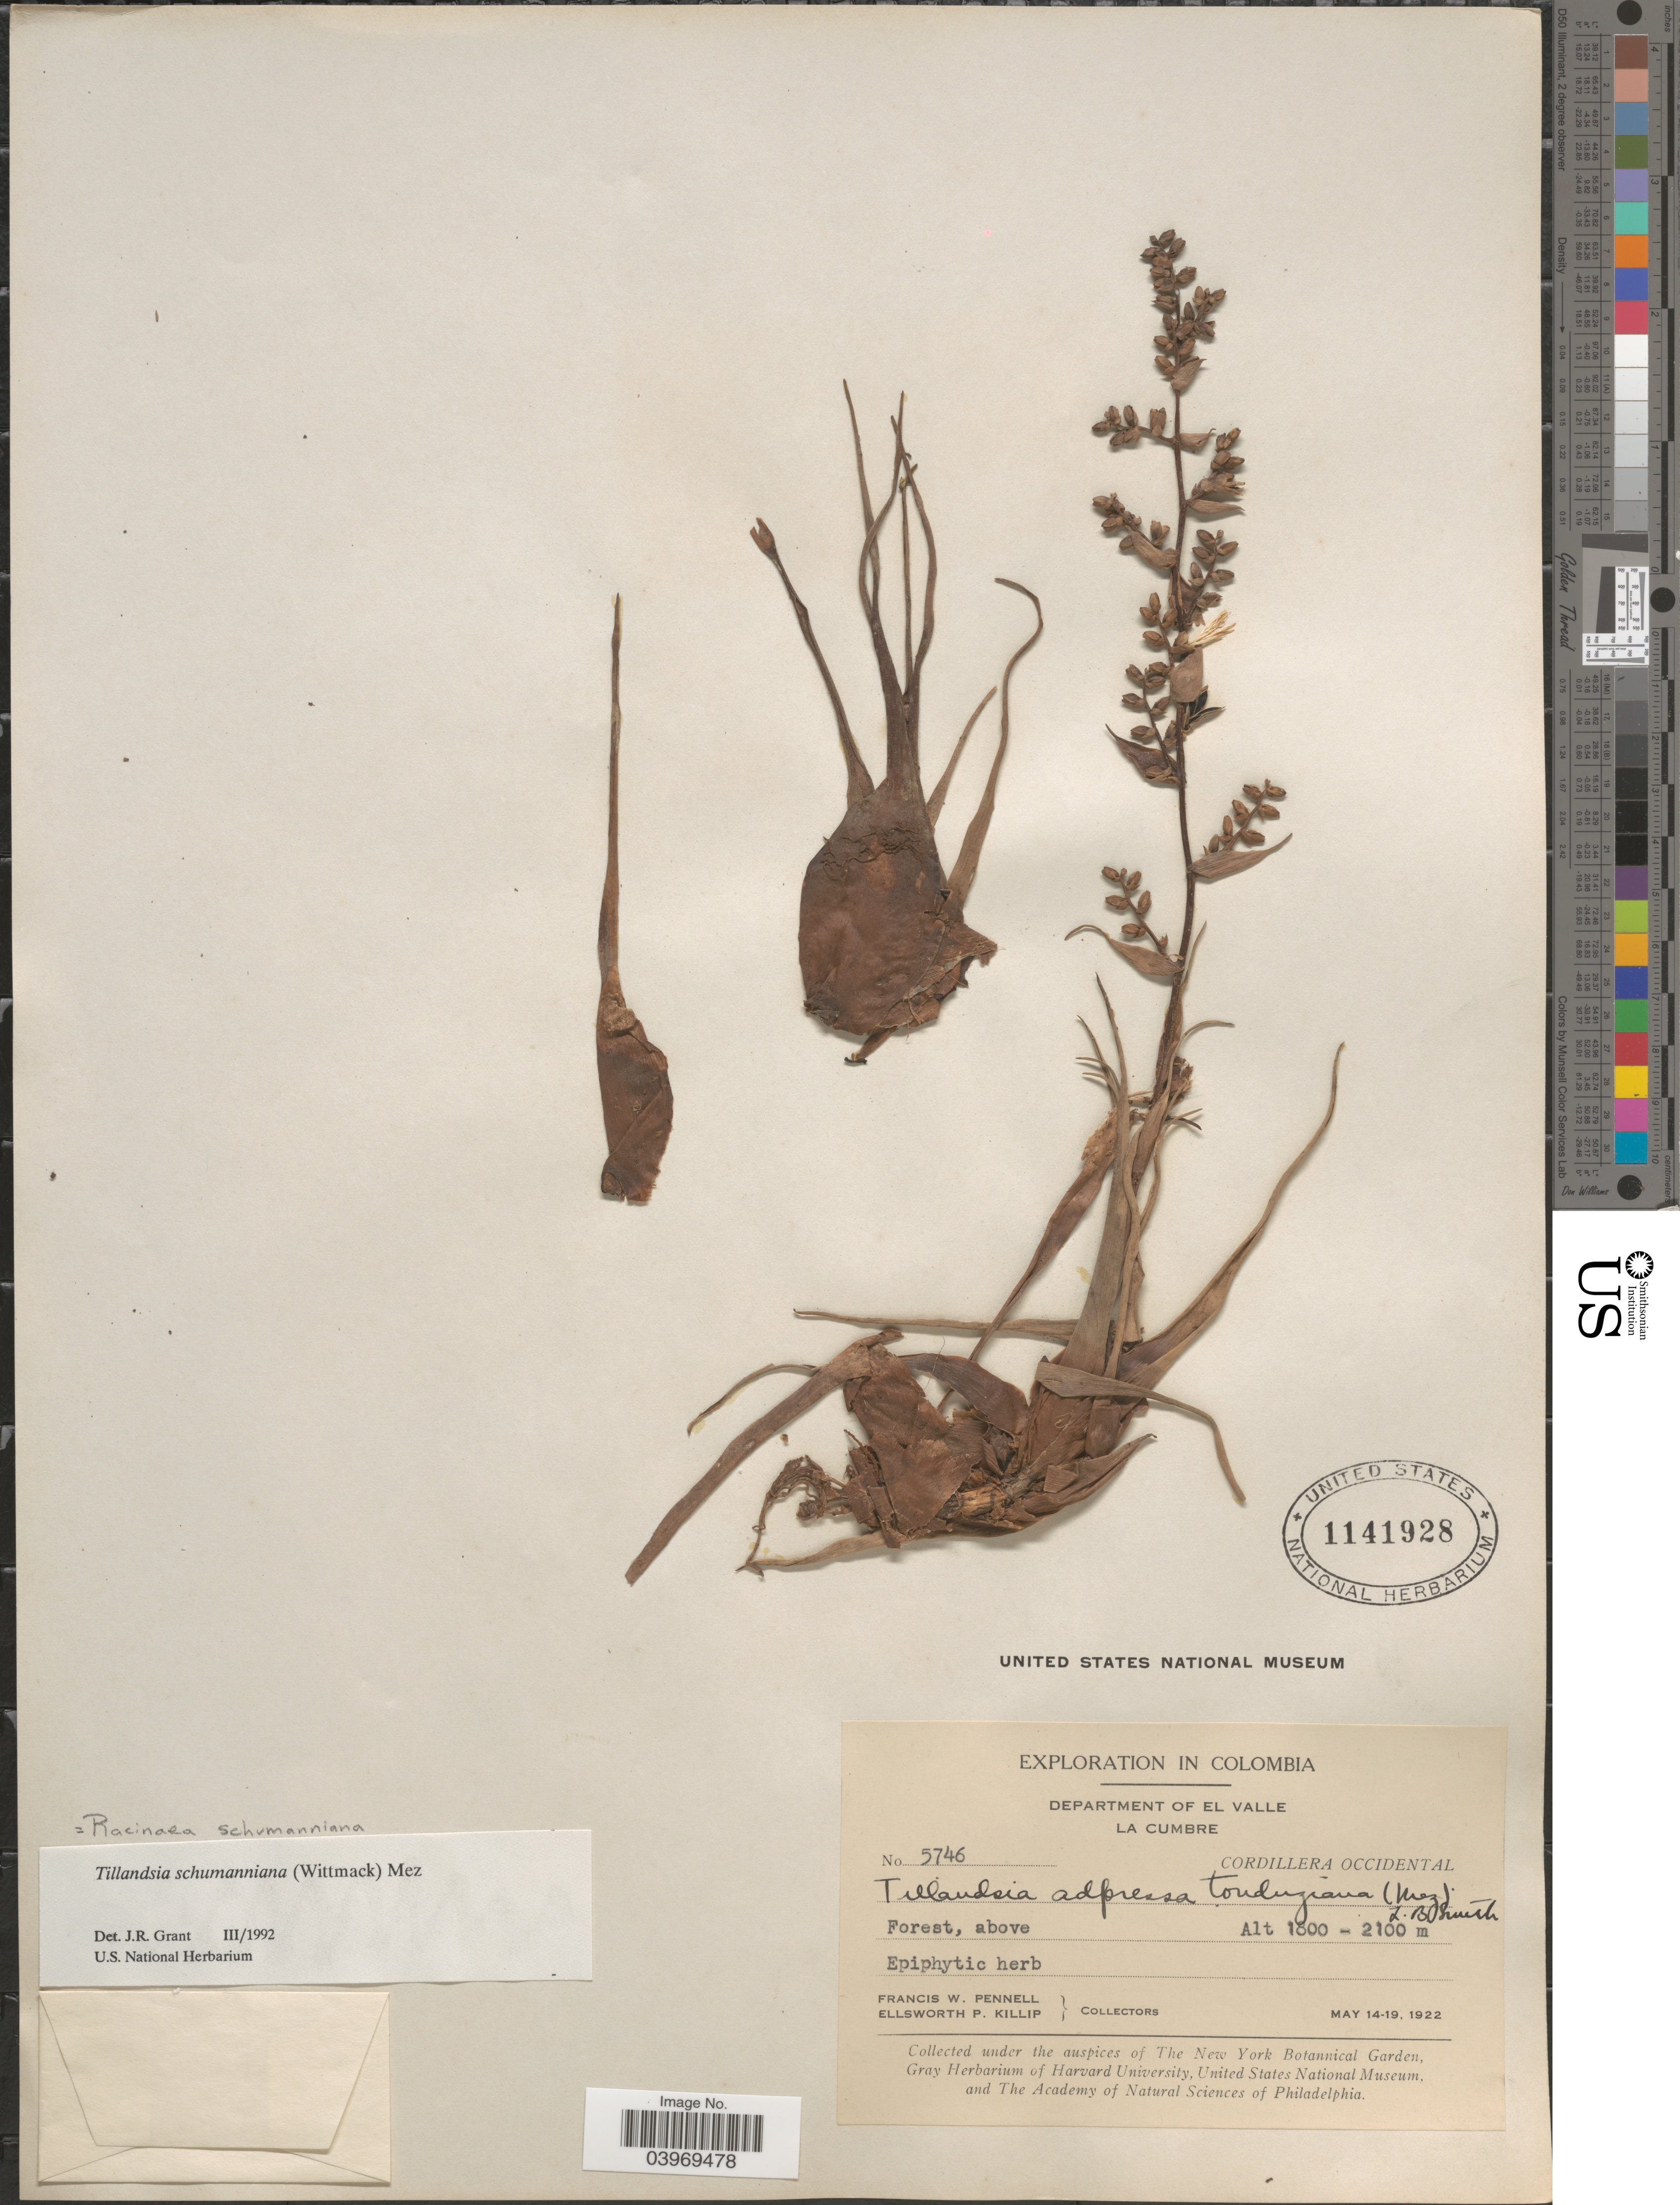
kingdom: Plantae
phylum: Tracheophyta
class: Liliopsida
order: Poales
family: Bromeliaceae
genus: Racinaea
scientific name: Racinaea schumanniana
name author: (Wittm.) J.R. Grant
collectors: F. W. Pennell & E. P. Killip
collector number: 5746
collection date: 1922-05-14/1922-05-19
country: Colombia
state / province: Valle del Cauca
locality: Department of El Valle. La Cumbre. Cordillera Occidental.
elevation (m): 1800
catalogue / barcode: US 1141928